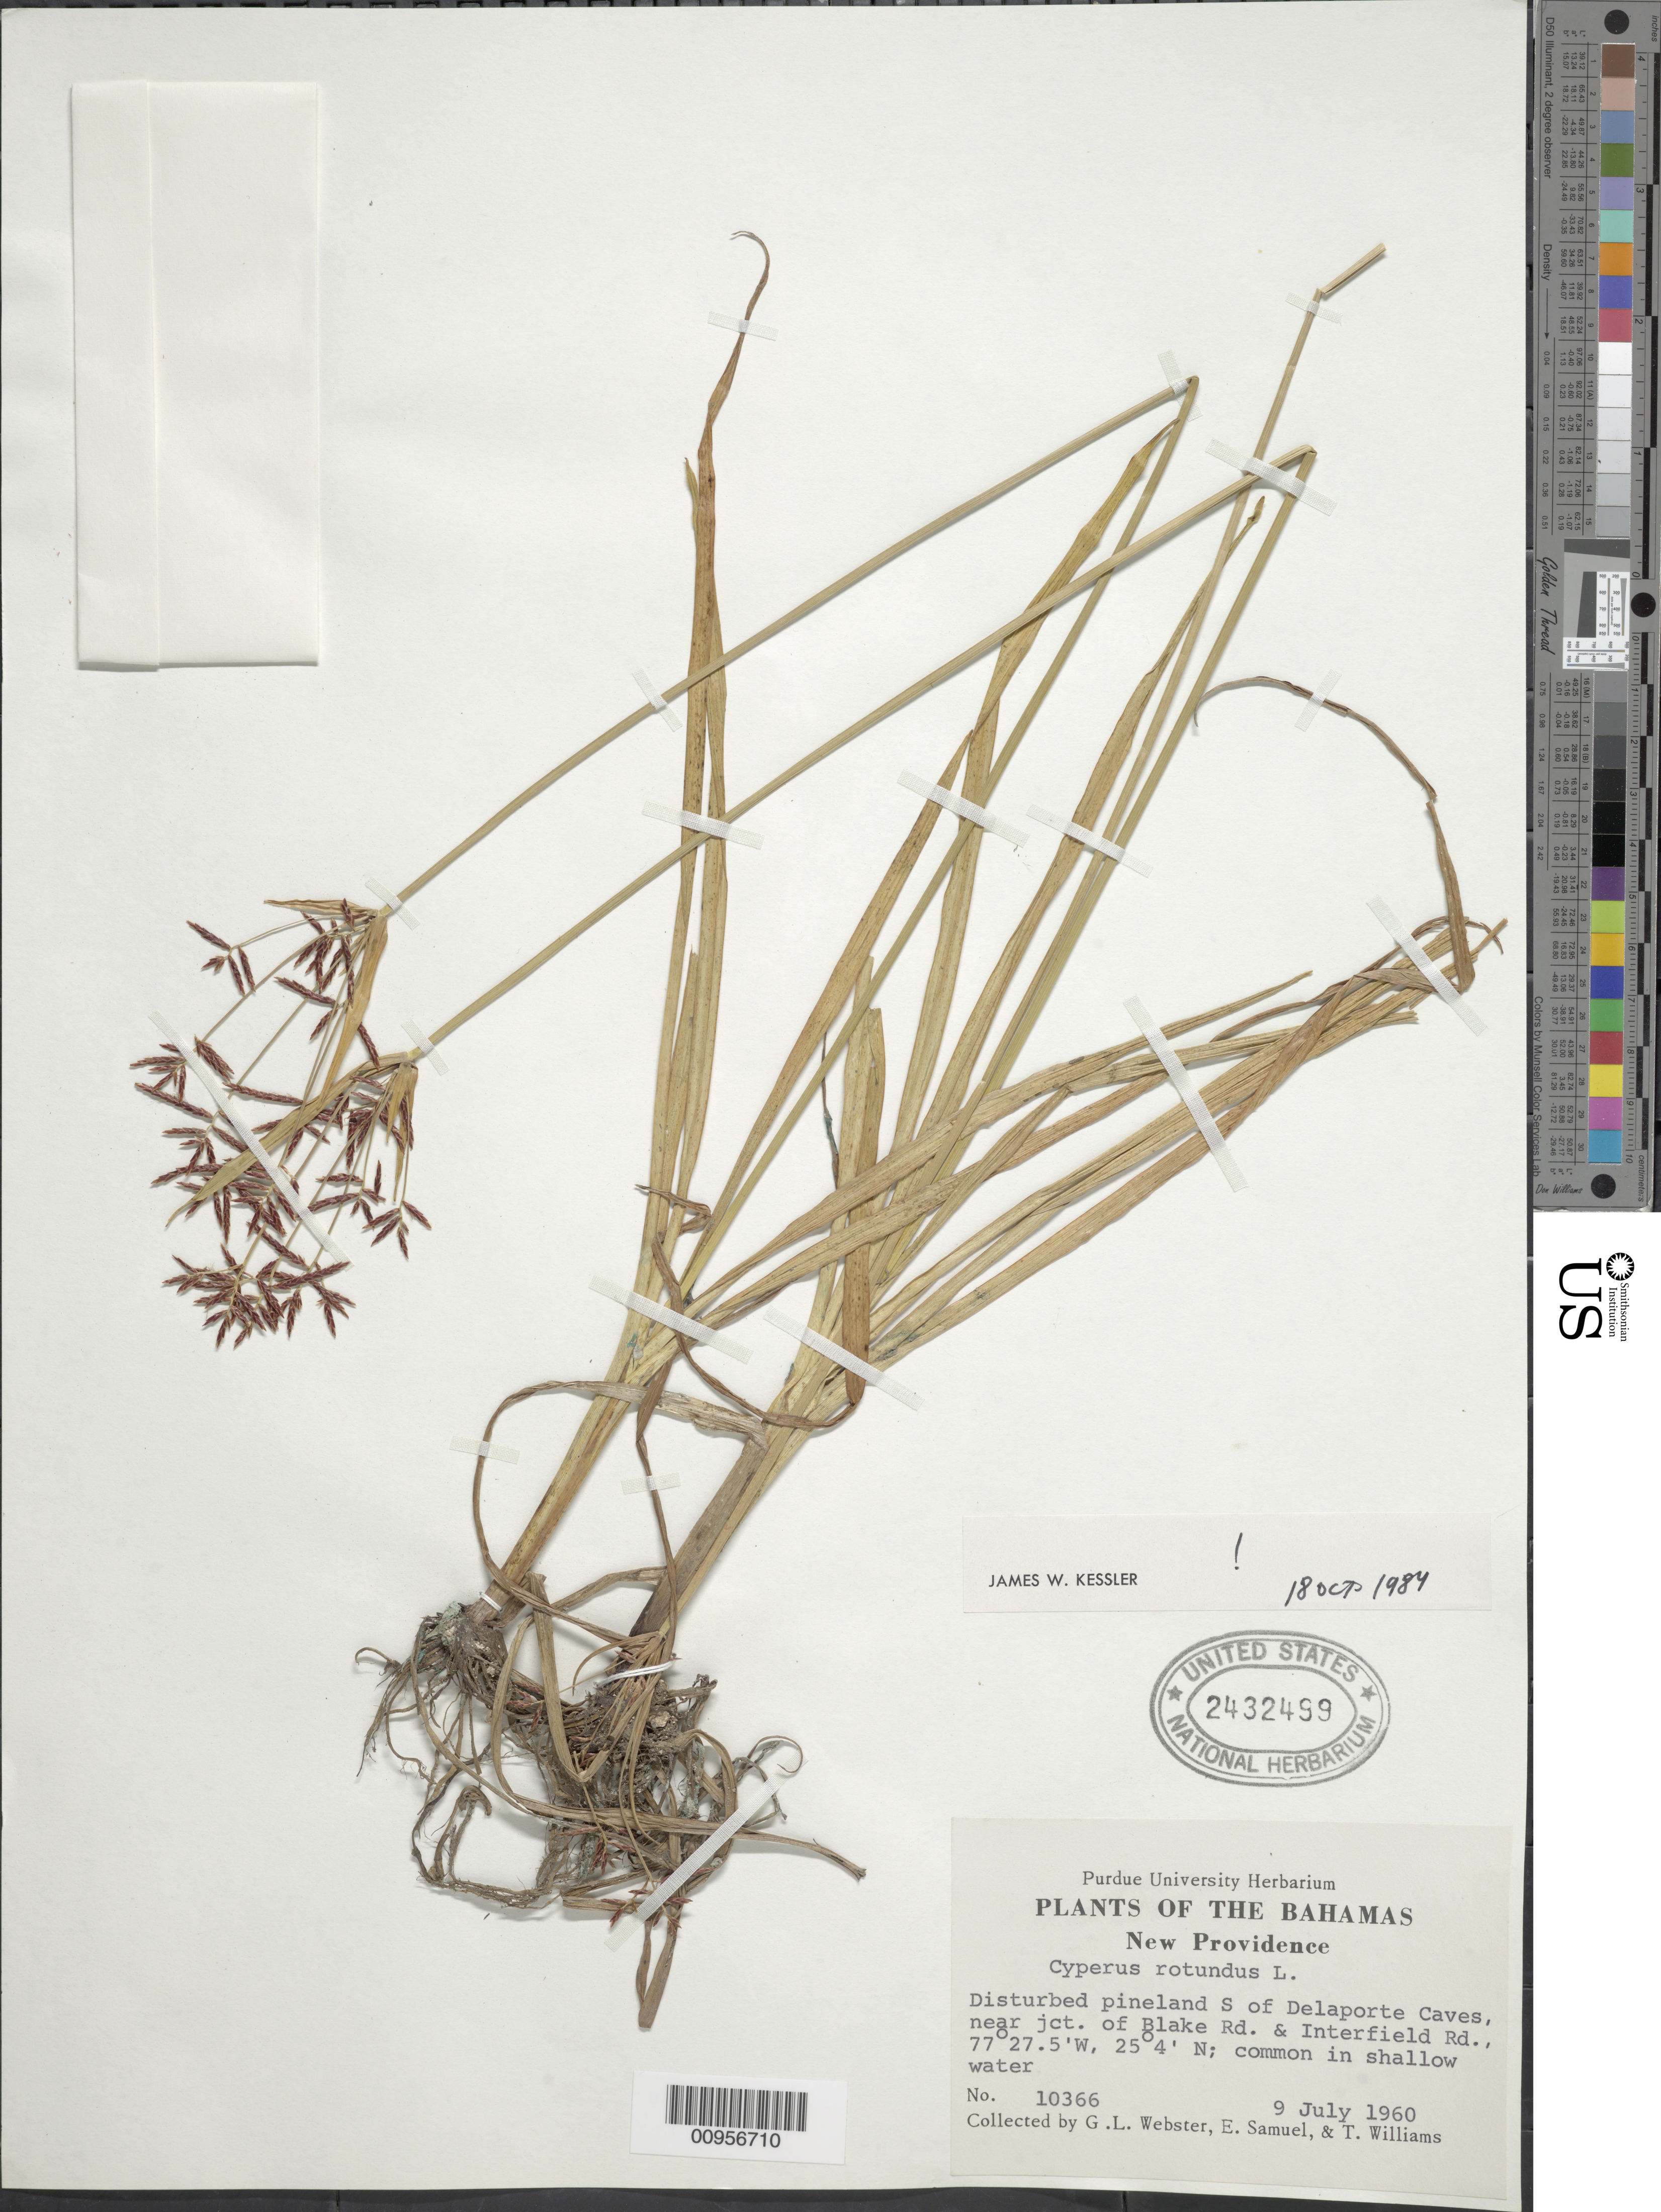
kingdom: Plantae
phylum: Tracheophyta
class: Liliopsida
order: Poales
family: Cyperaceae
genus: Cyperus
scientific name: Cyperus rotundus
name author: L.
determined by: Kessler, J. W.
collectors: G. L. Webster, E. Samuel & T. Williams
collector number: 10366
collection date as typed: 09 Jul 1960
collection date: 1960-07-09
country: Bahamas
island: New Providence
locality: S of Delaporte Caves, near jct. of Blake Rd. & Interfield Rd.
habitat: In shallow water in disturbed pineland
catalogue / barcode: US 2432499